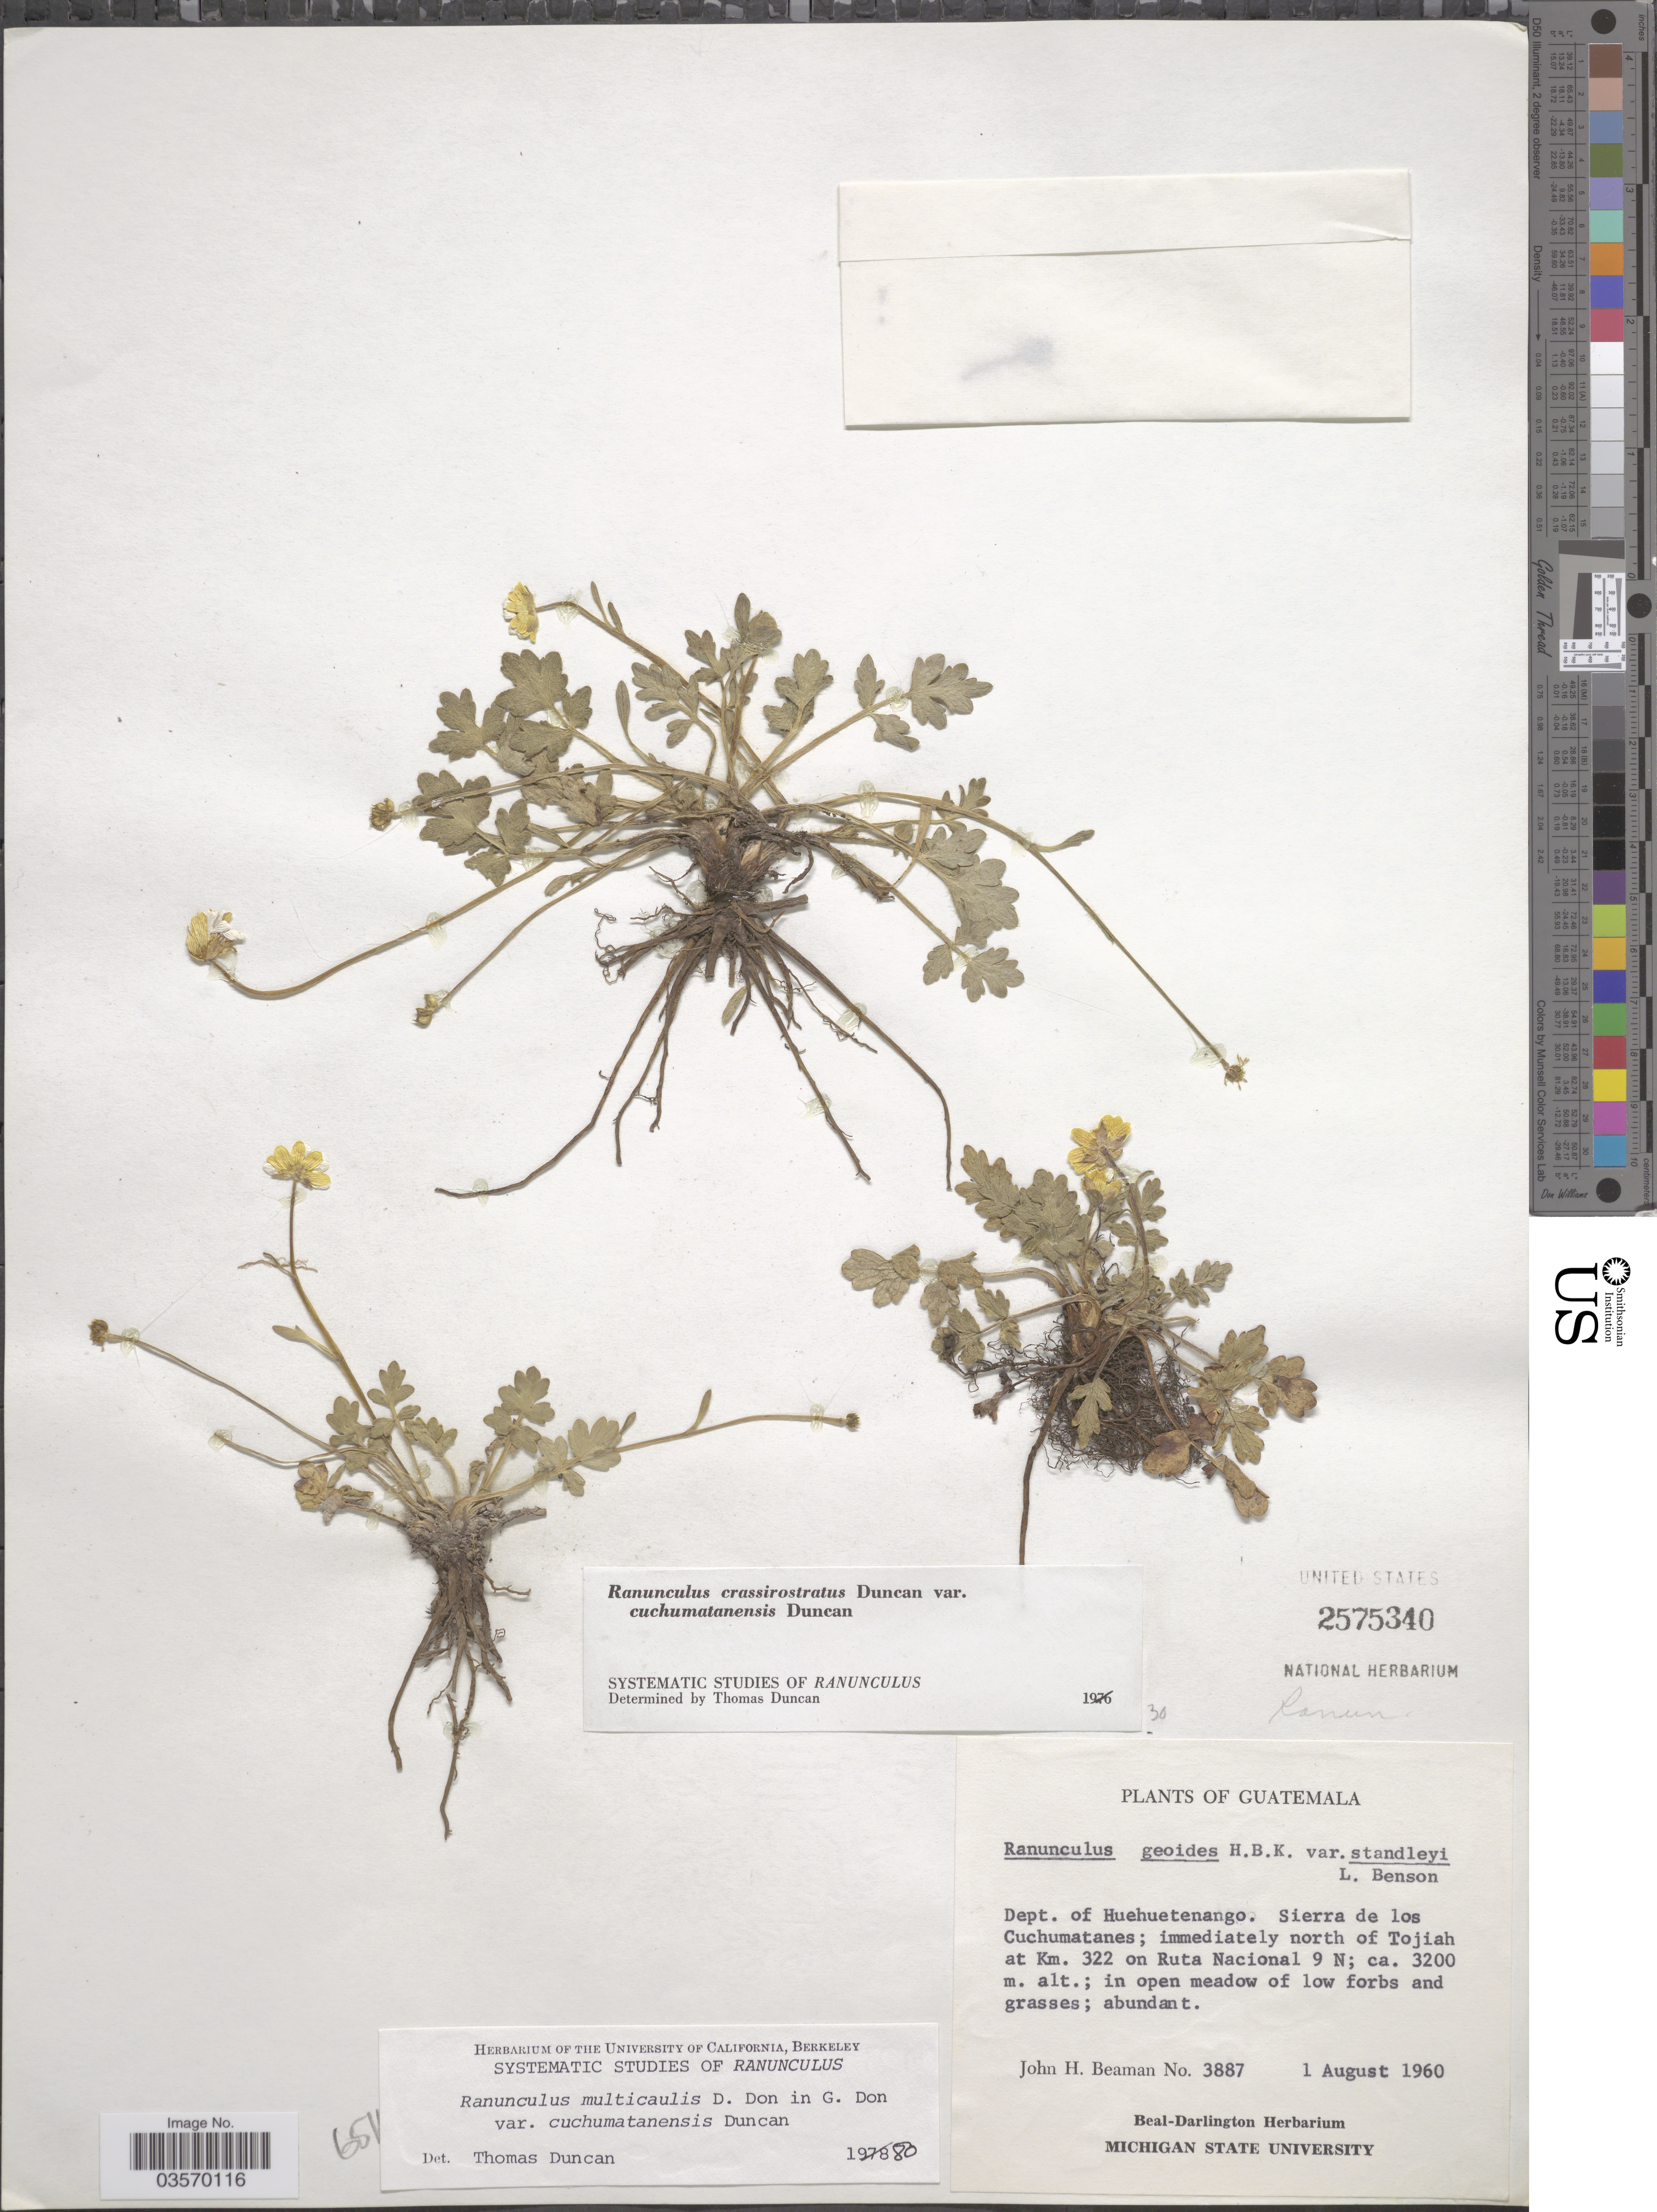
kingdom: Plantae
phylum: Tracheophyta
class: Magnoliopsida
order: Ranunculales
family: Ranunculaceae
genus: Ranunculus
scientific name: Ranunculus multicaulis var. cuchumatanensis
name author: T. Duncan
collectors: J. H. Beaman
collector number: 3887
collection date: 1960-08-01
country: Guatemala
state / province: Huehuetenango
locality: Dept. of Huehuetenango. Sierra de los Cuchumatanes; immediately north of Tojiah at Km. 322 on Ruta Nacional 9 N.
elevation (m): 3200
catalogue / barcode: US 2575340